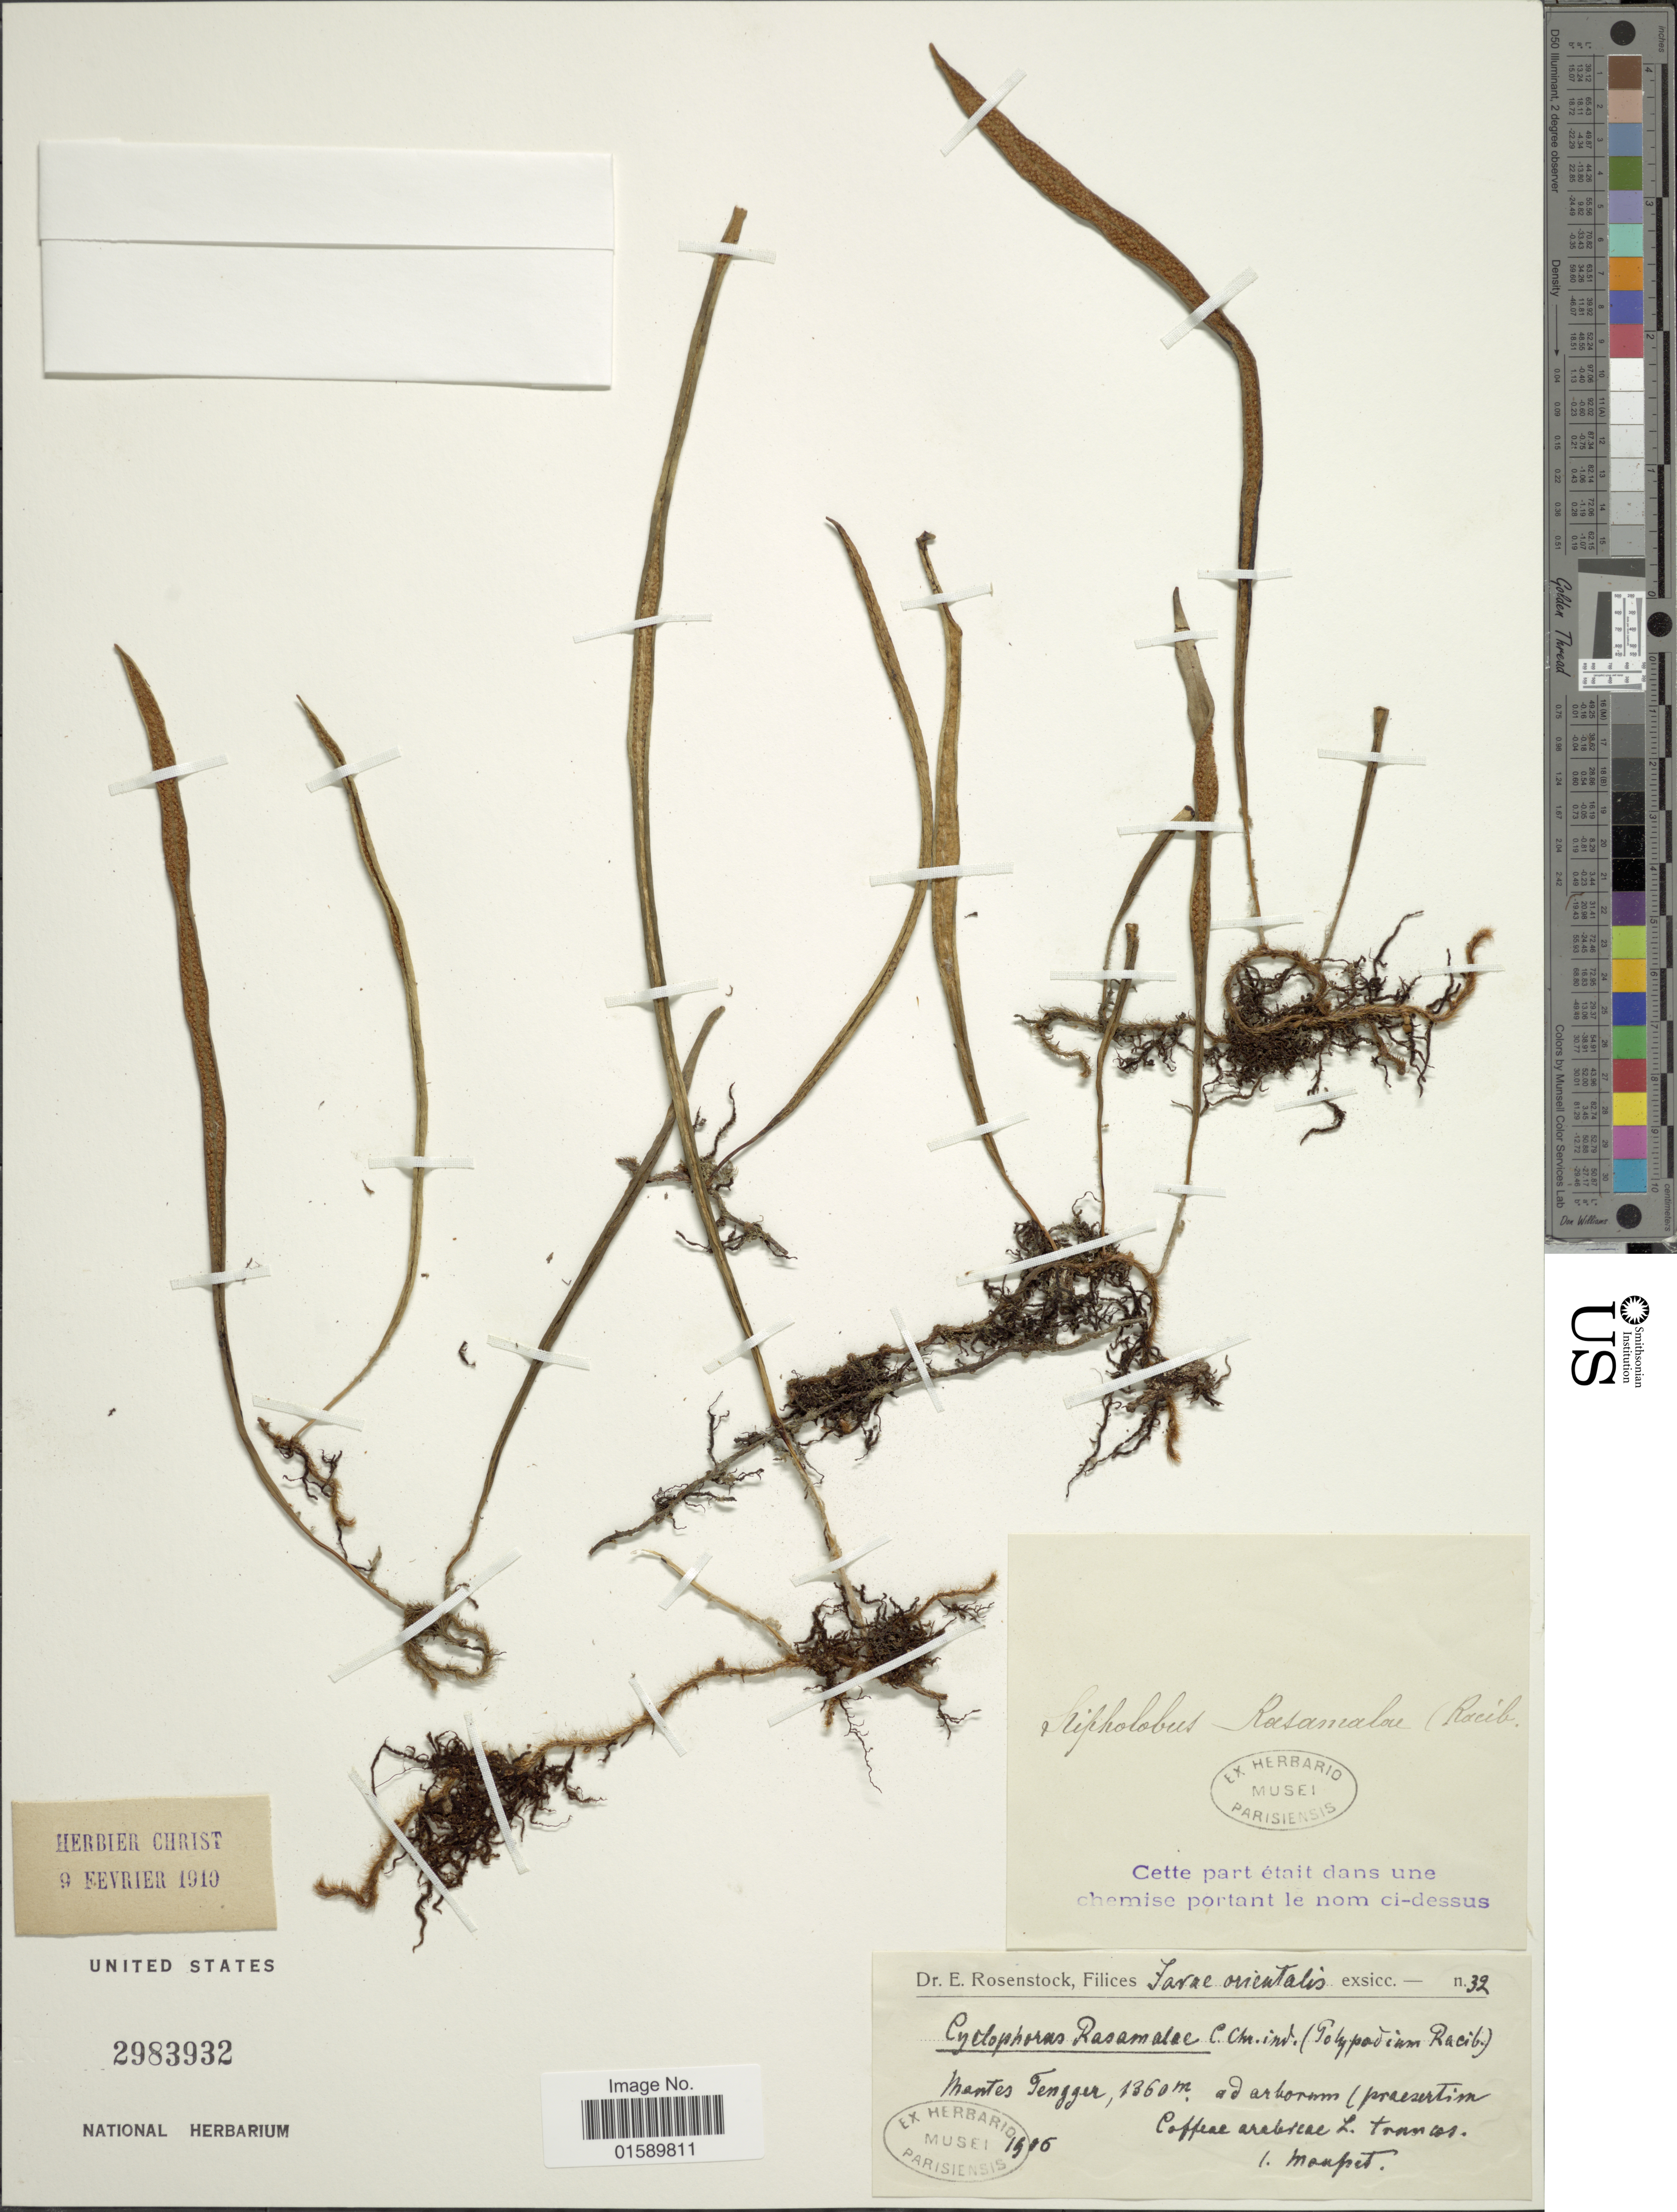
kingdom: Plantae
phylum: Tracheophyta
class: Polypodiopsida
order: Polypodiales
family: Polypodiaceae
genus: Pyrrosia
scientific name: Pyrrosia rasamalae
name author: (Racib.) K.H. Shing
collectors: Mousset, --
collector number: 32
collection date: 1906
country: Indonesia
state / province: Java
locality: Javae orientalis, Montes Tenggar.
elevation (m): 1360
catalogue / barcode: US 2983932